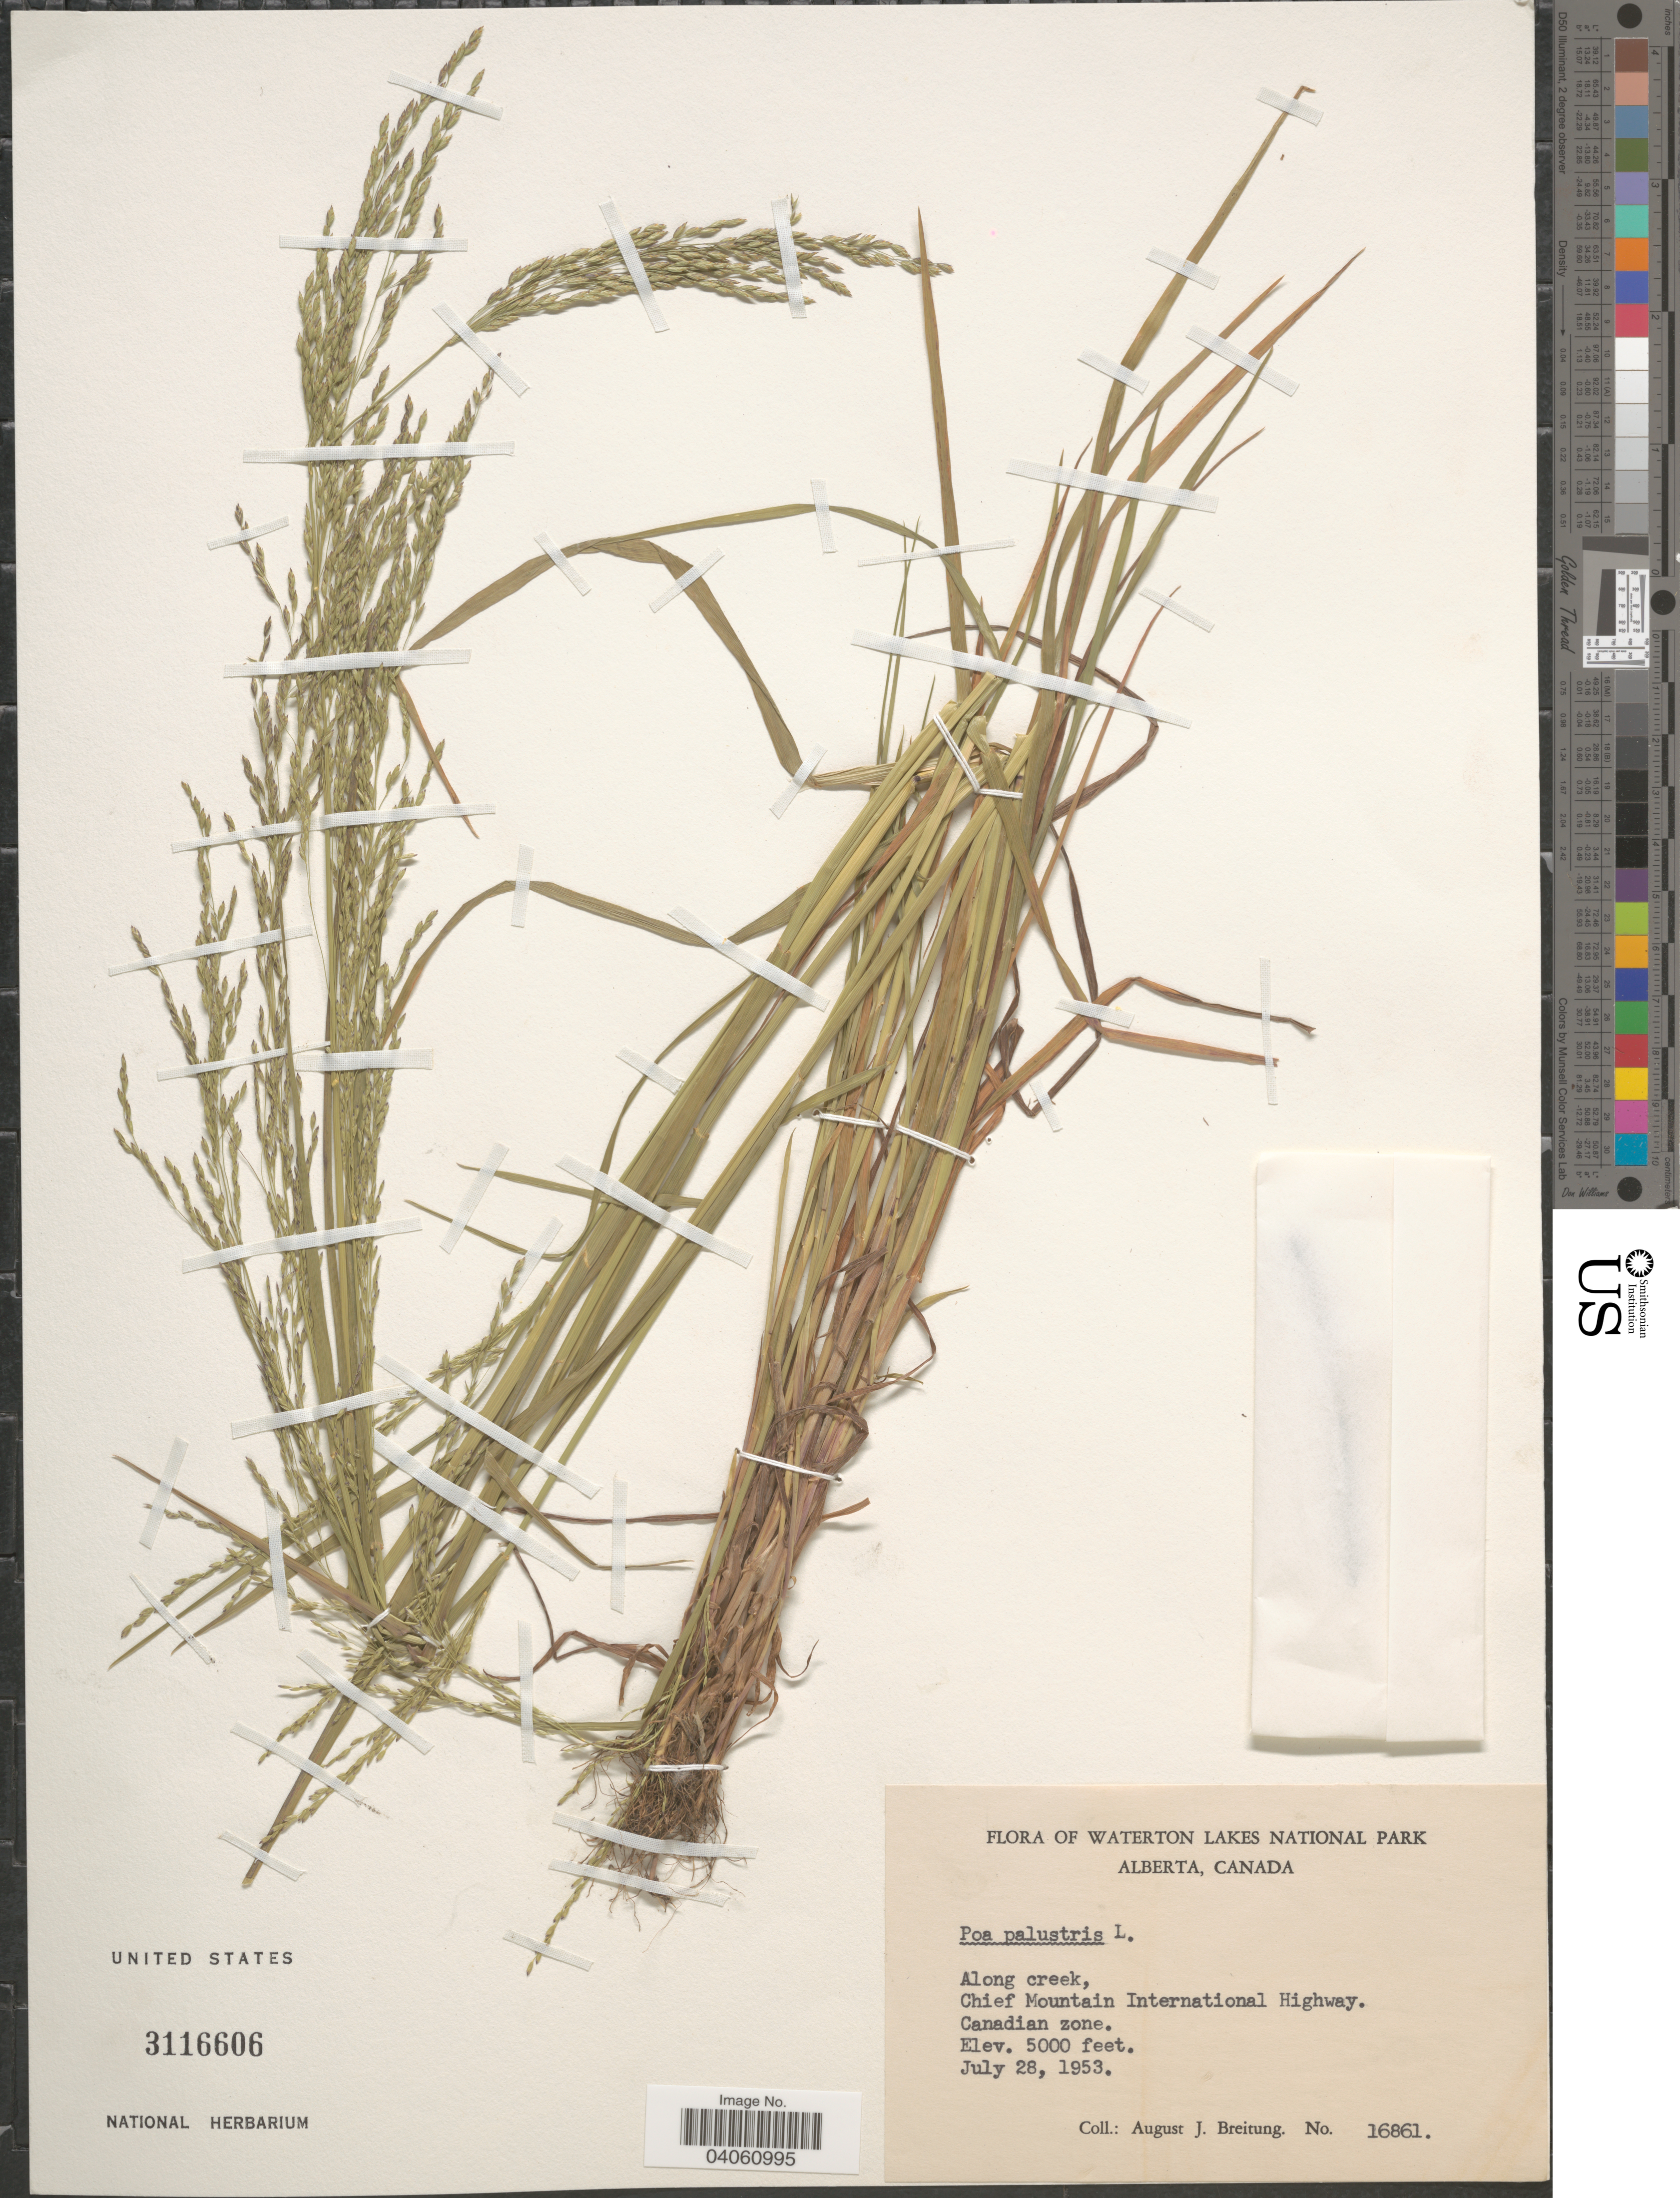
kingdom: Plantae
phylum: Tracheophyta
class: Liliopsida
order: Poales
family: Poaceae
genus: Poa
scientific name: Poa palustris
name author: L.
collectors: A. Breitung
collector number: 16861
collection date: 1953-07-28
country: Canada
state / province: Alberta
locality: Waterton Lakes National Park. Along creek, Chief Mountain International Highway. Canadian zone.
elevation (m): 1524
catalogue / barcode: US 3116606